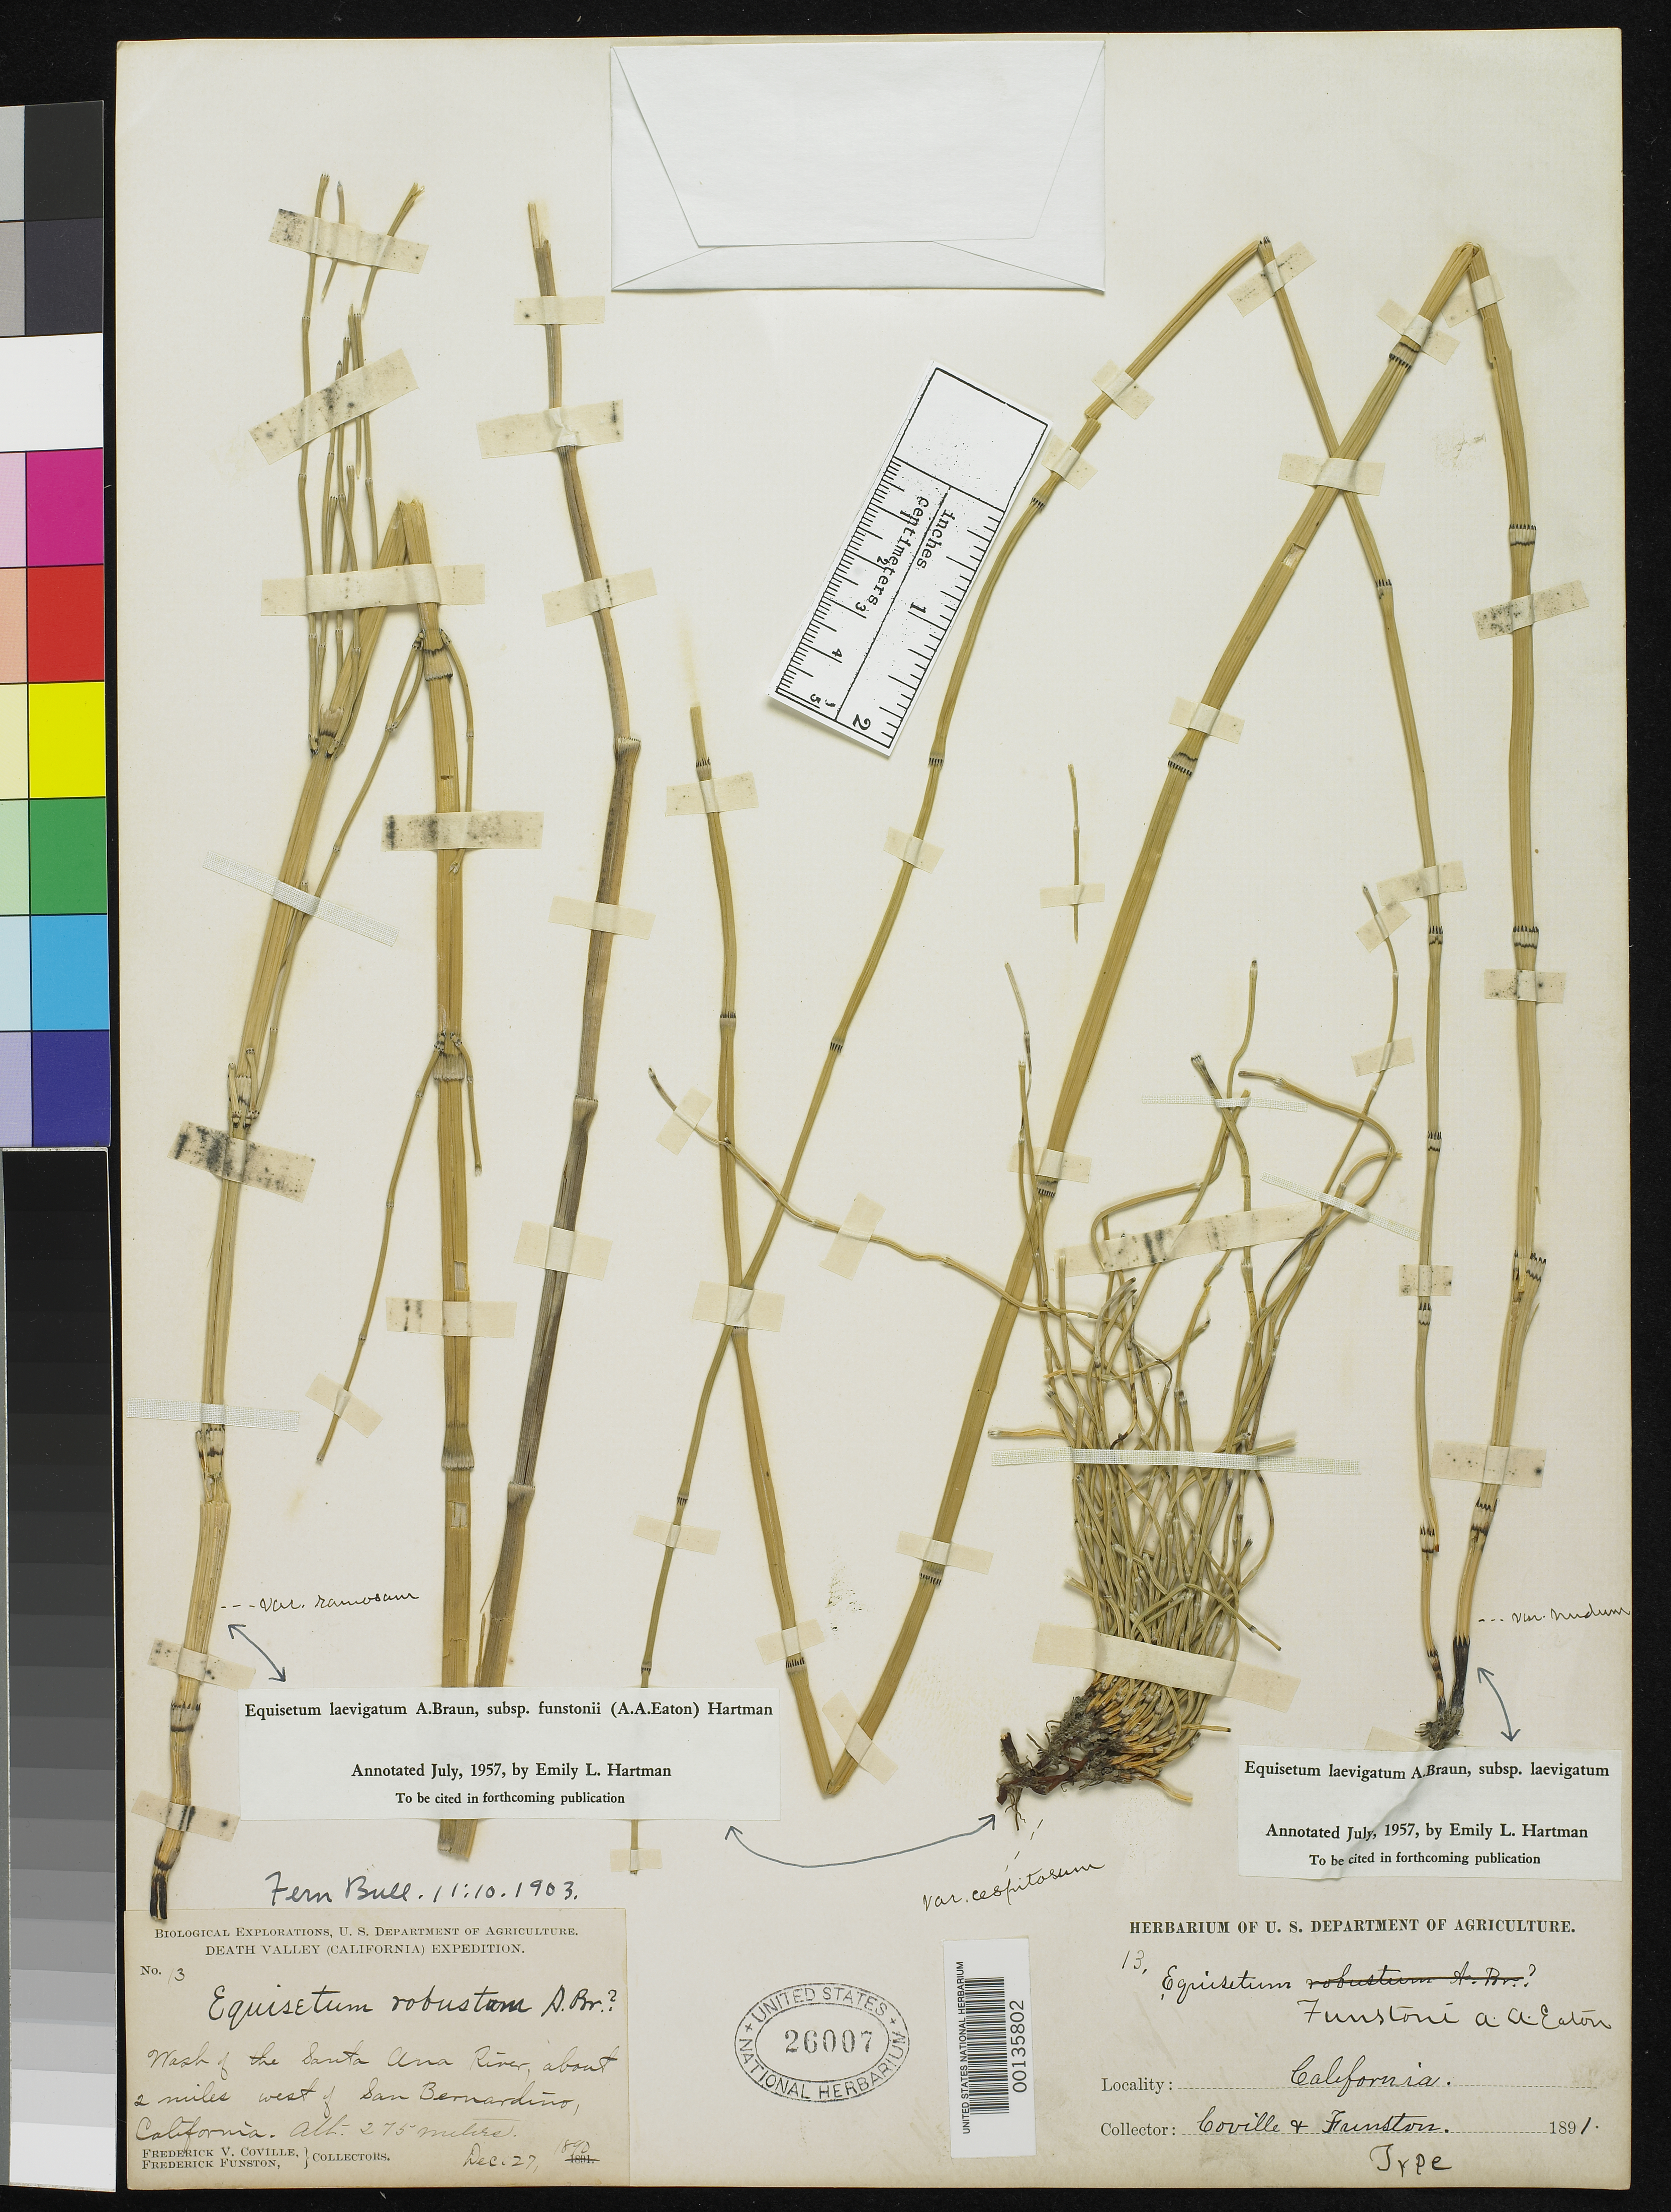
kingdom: Plantae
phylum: Tracheophyta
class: Polypodiopsida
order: Equisetales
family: Equisetaceae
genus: Equisetum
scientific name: Equisetum funstonii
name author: A.A. Eaton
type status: Holotype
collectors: F. V. Coville & F. Funston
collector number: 13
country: United States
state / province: California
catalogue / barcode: US 26007